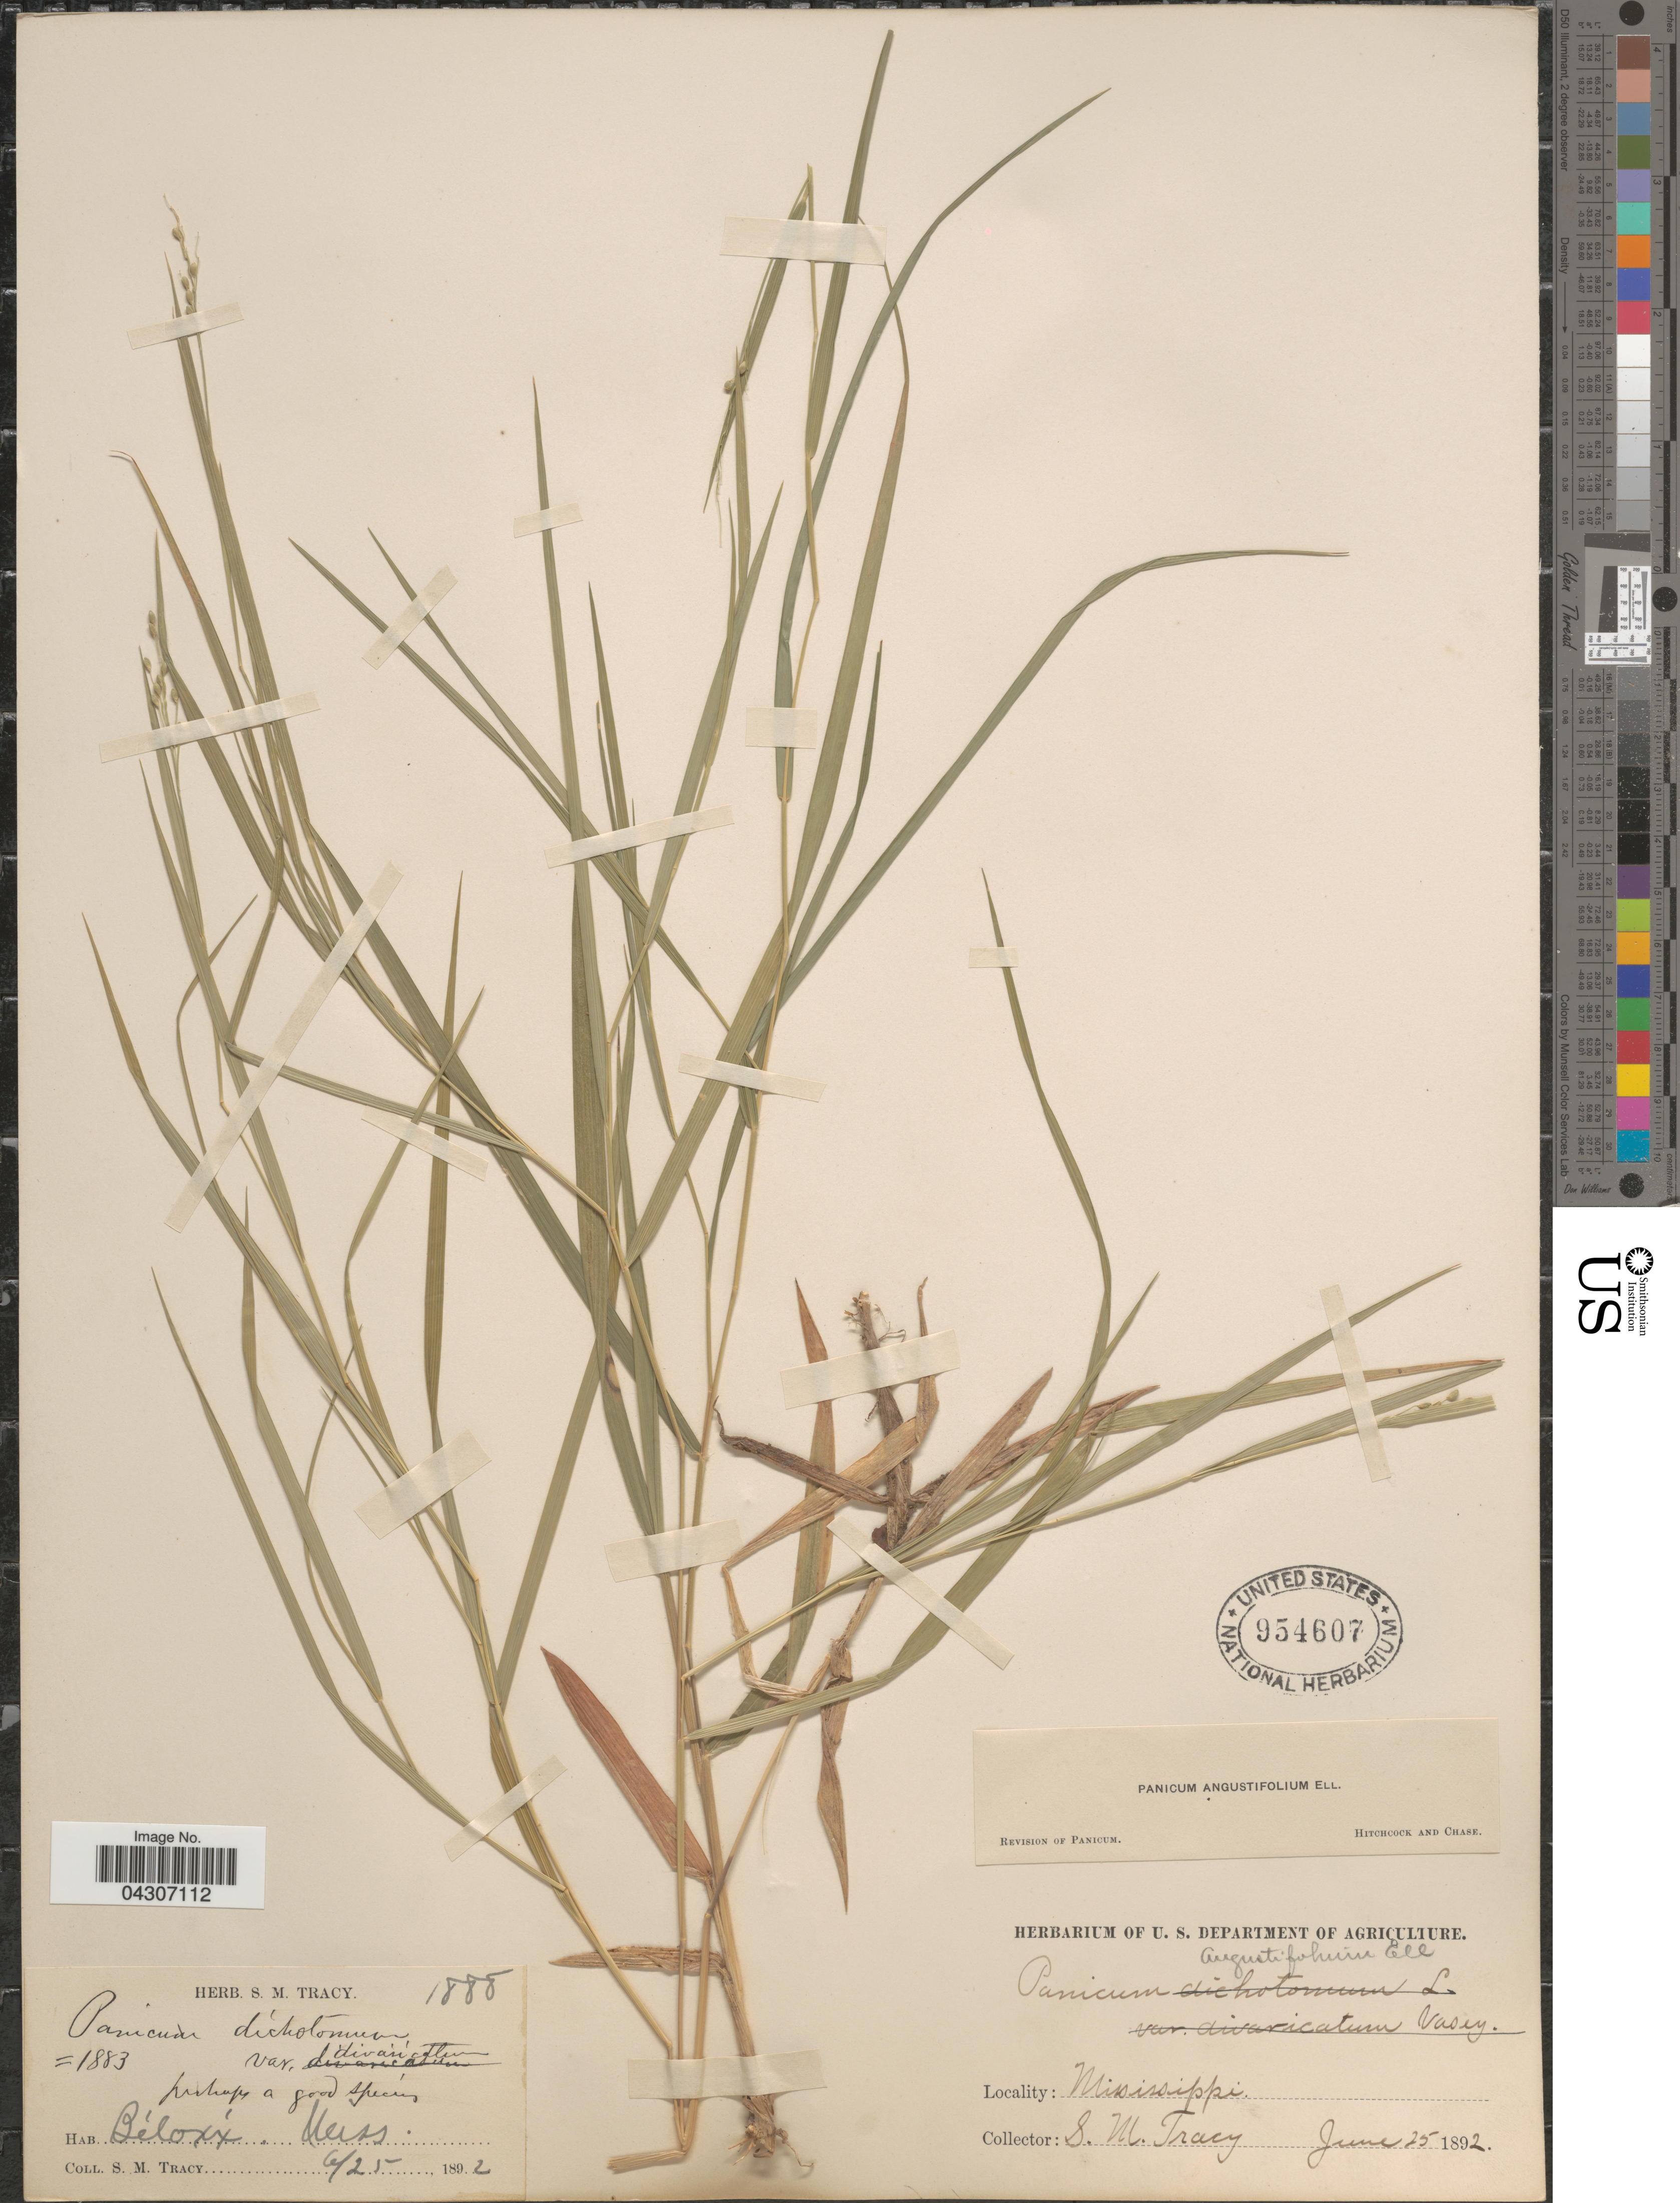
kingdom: Plantae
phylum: Tracheophyta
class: Liliopsida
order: Poales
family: Poaceae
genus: Dichanthelium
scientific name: Dichanthelium aciculare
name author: (Desv. ex Poir.) Gould & C.A. Clark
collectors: S. M. Tracy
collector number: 1888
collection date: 1892-06-25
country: United States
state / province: Mississippi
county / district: Harrison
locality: Biloxi.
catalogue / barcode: US 954607